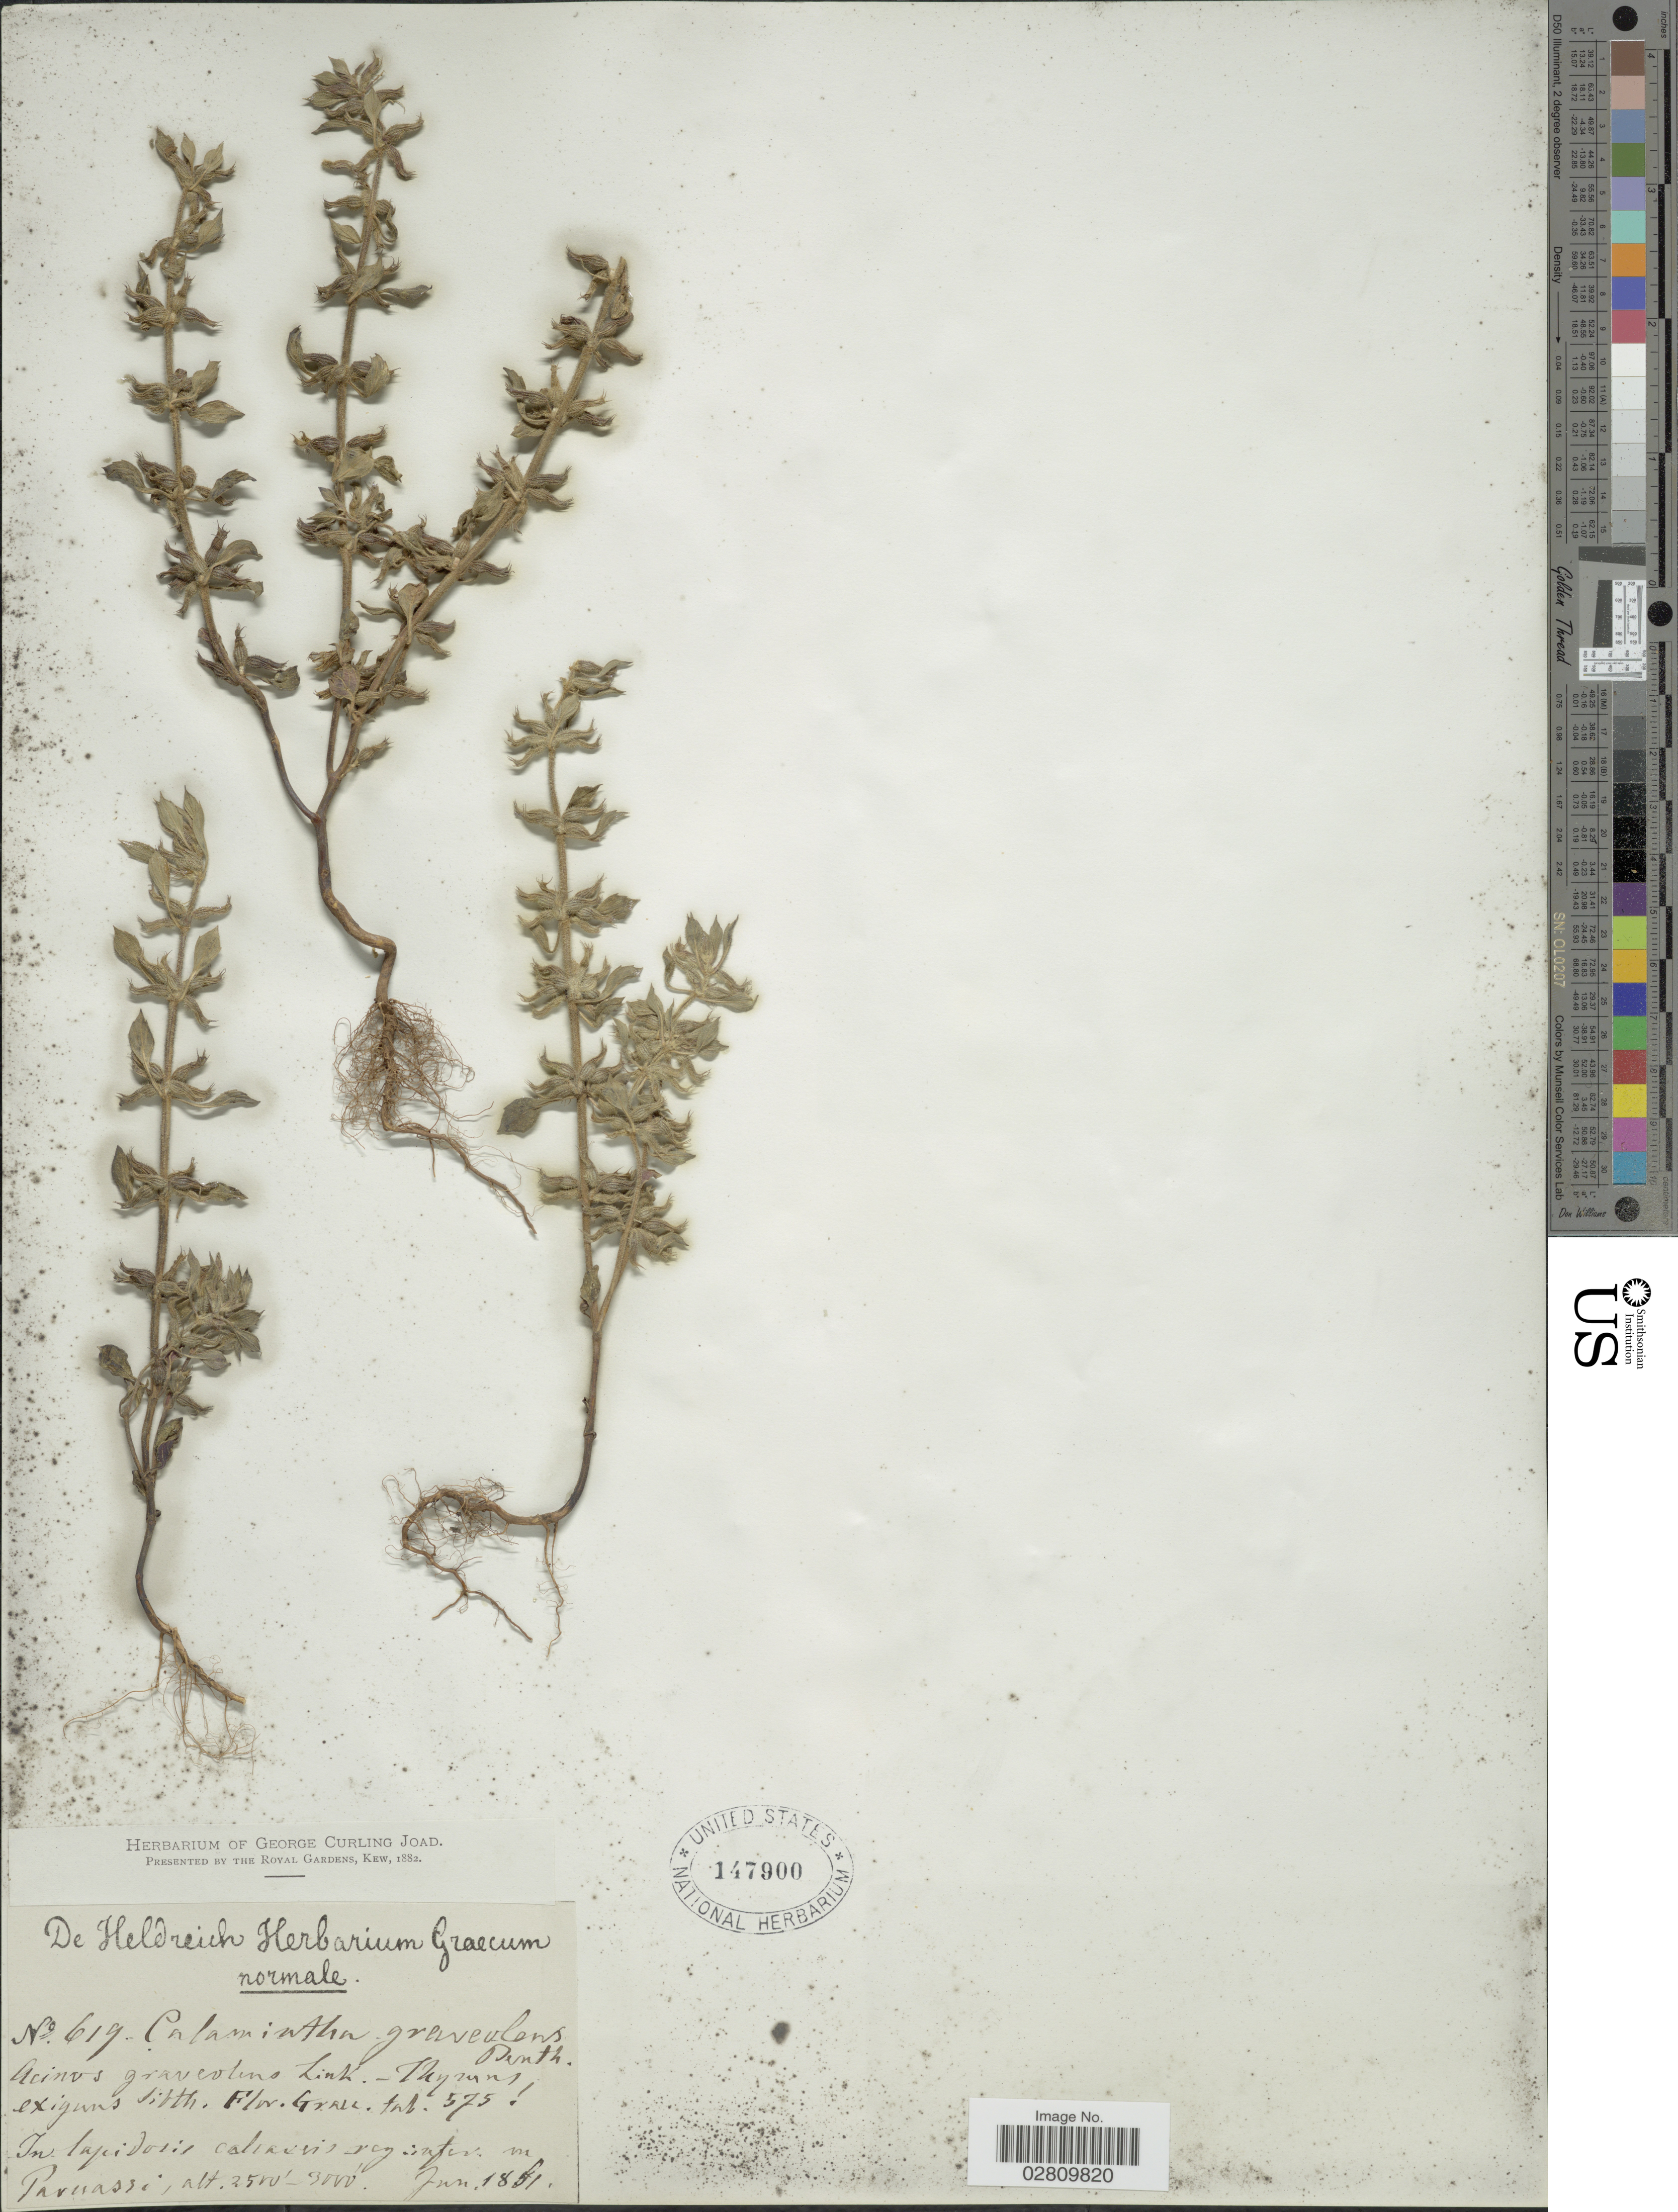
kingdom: Plantae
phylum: Tracheophyta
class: Magnoliopsida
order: Lamiales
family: Lamiaceae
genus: Calamintha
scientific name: Calamintha graveolens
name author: (M. Bieb.) Benth.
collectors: -. De Heldreich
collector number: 619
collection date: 1861-06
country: Greece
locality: In lapidosis calcareis reg. inter. m. Parnassi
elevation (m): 762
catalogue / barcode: US 147900